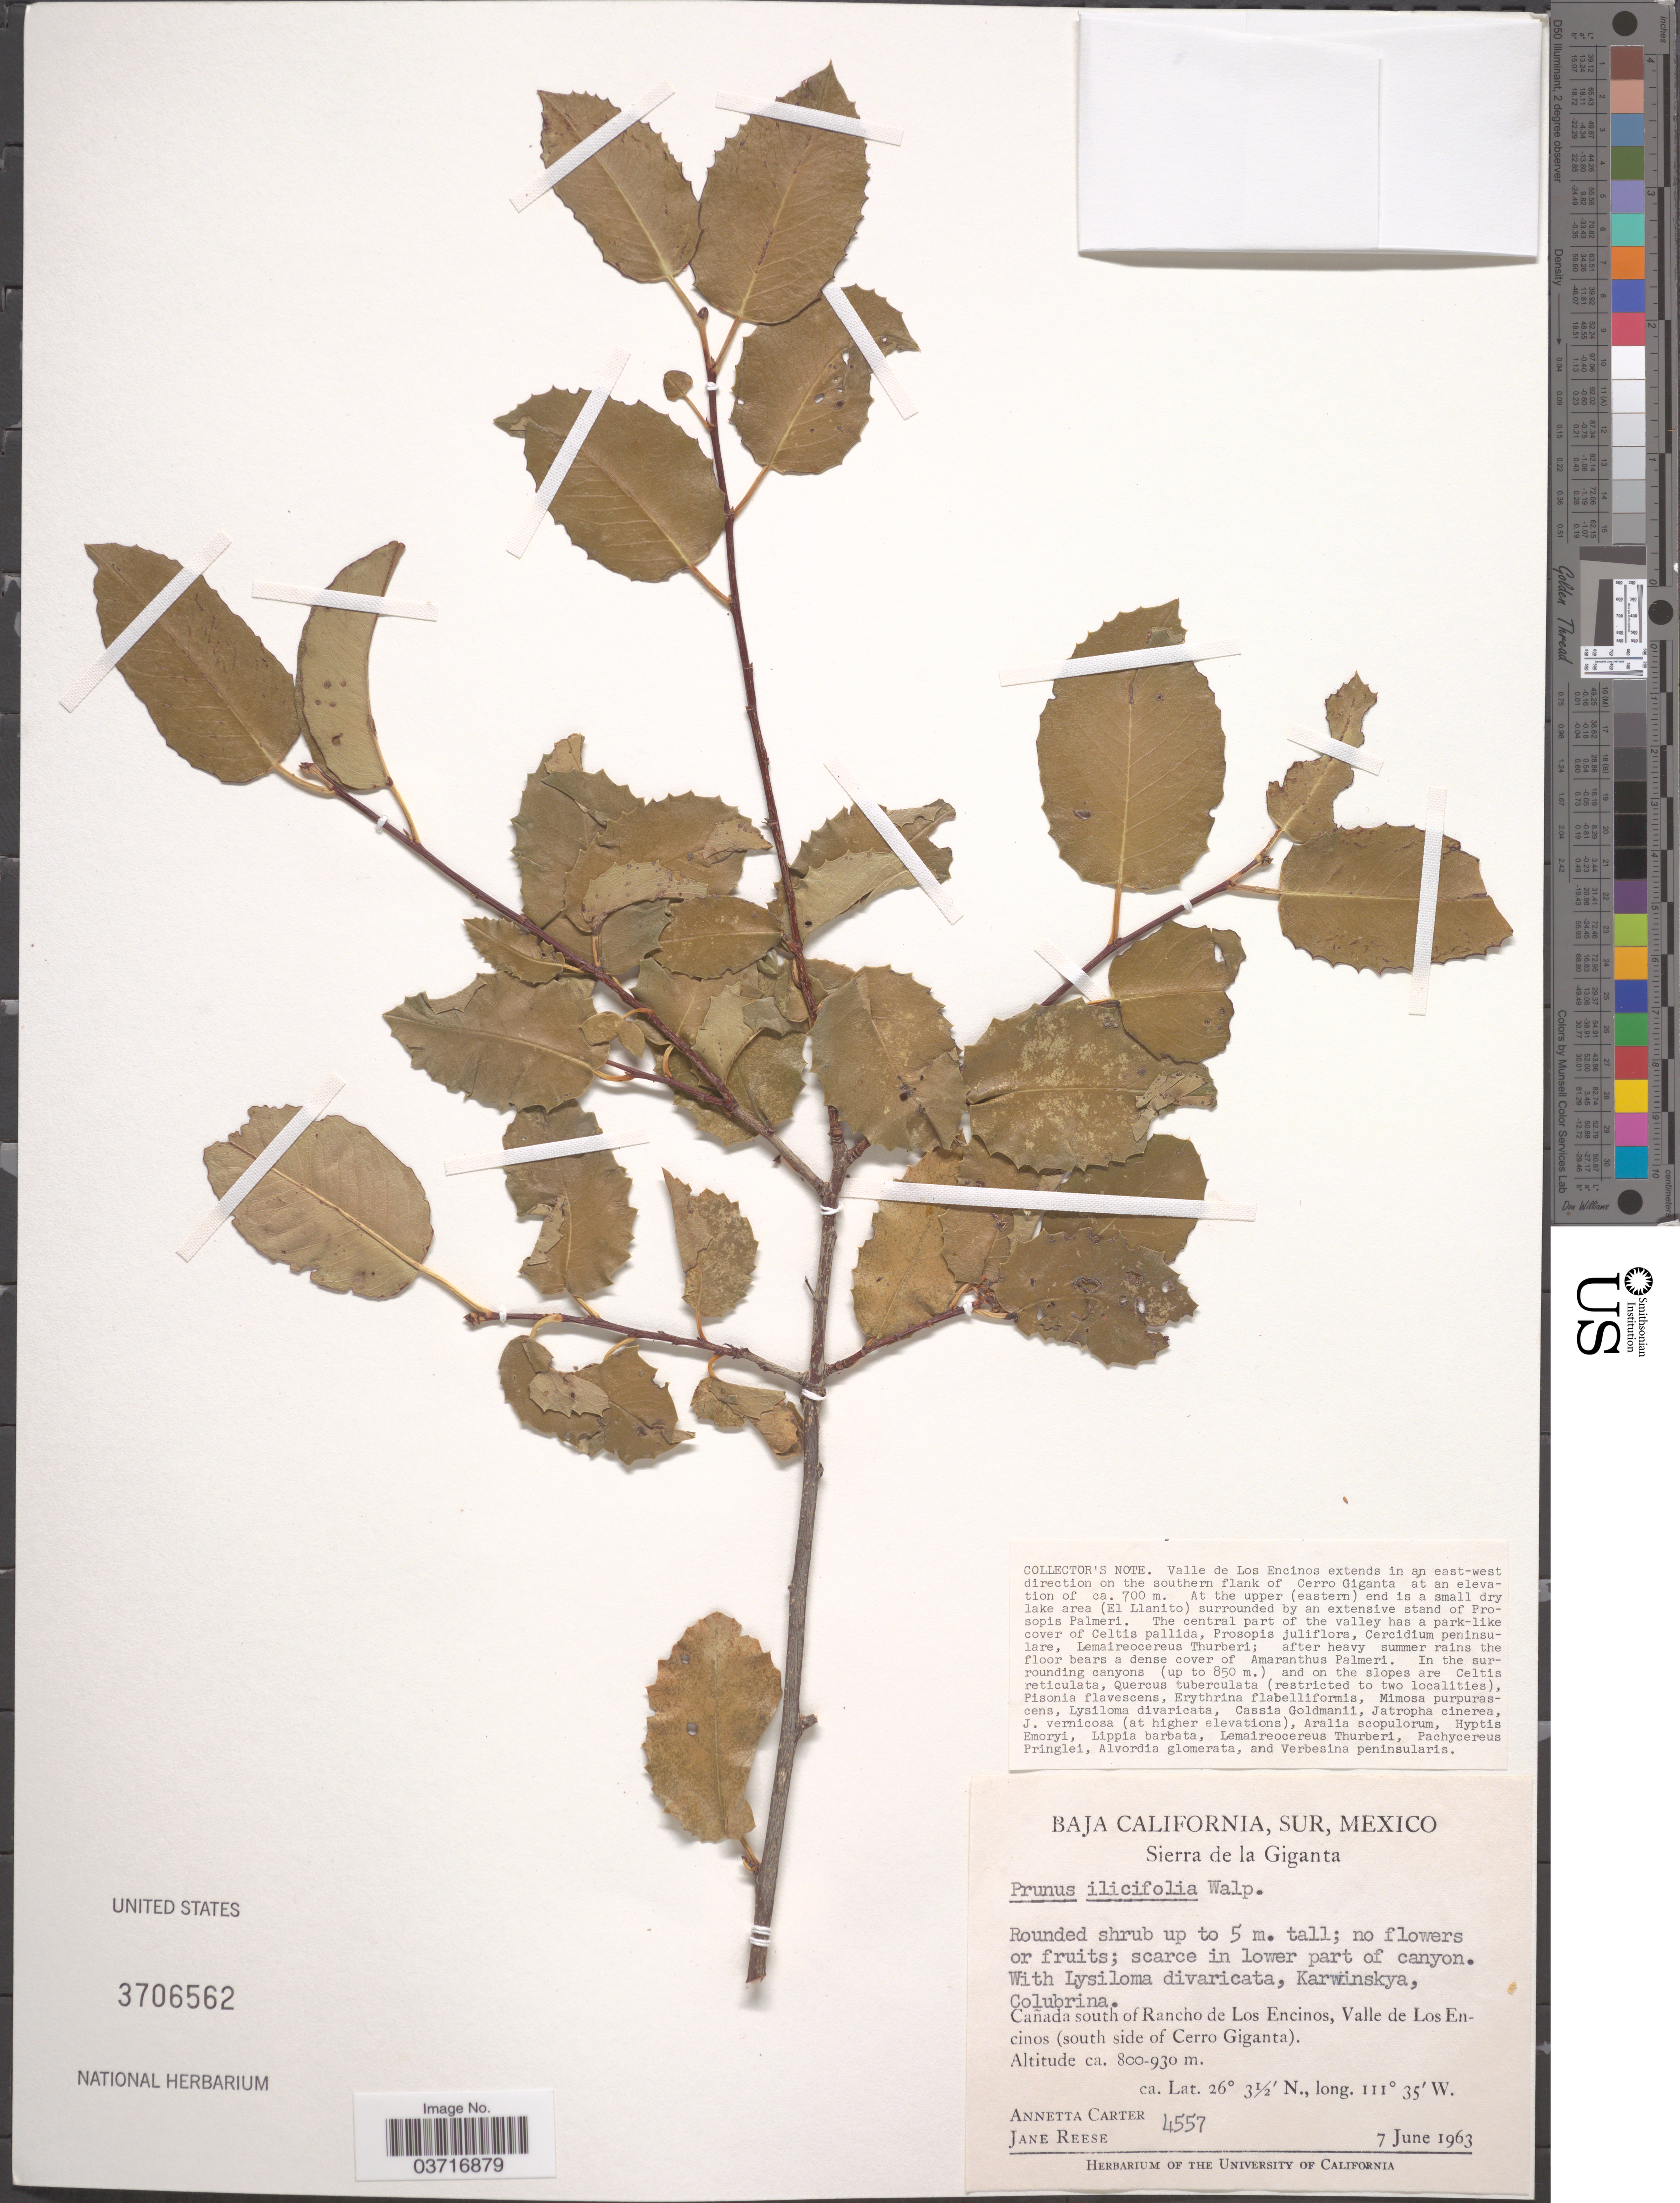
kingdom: Plantae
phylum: Tracheophyta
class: Magnoliopsida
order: Rosales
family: Rosaceae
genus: Prunus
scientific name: Prunus ilicifolia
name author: (Nutt. ex Hook. & Arn.) D. Dietr.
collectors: A. Carter & J. Reese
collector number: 4557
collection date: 1963-06-07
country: Mexico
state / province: Baja California Sur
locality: Sierra de la Giganta. Cañada south of Rancho de Los Encinos, Valle de Los Encinos (south side of Cerro Giganta).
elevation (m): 800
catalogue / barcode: US 3706562